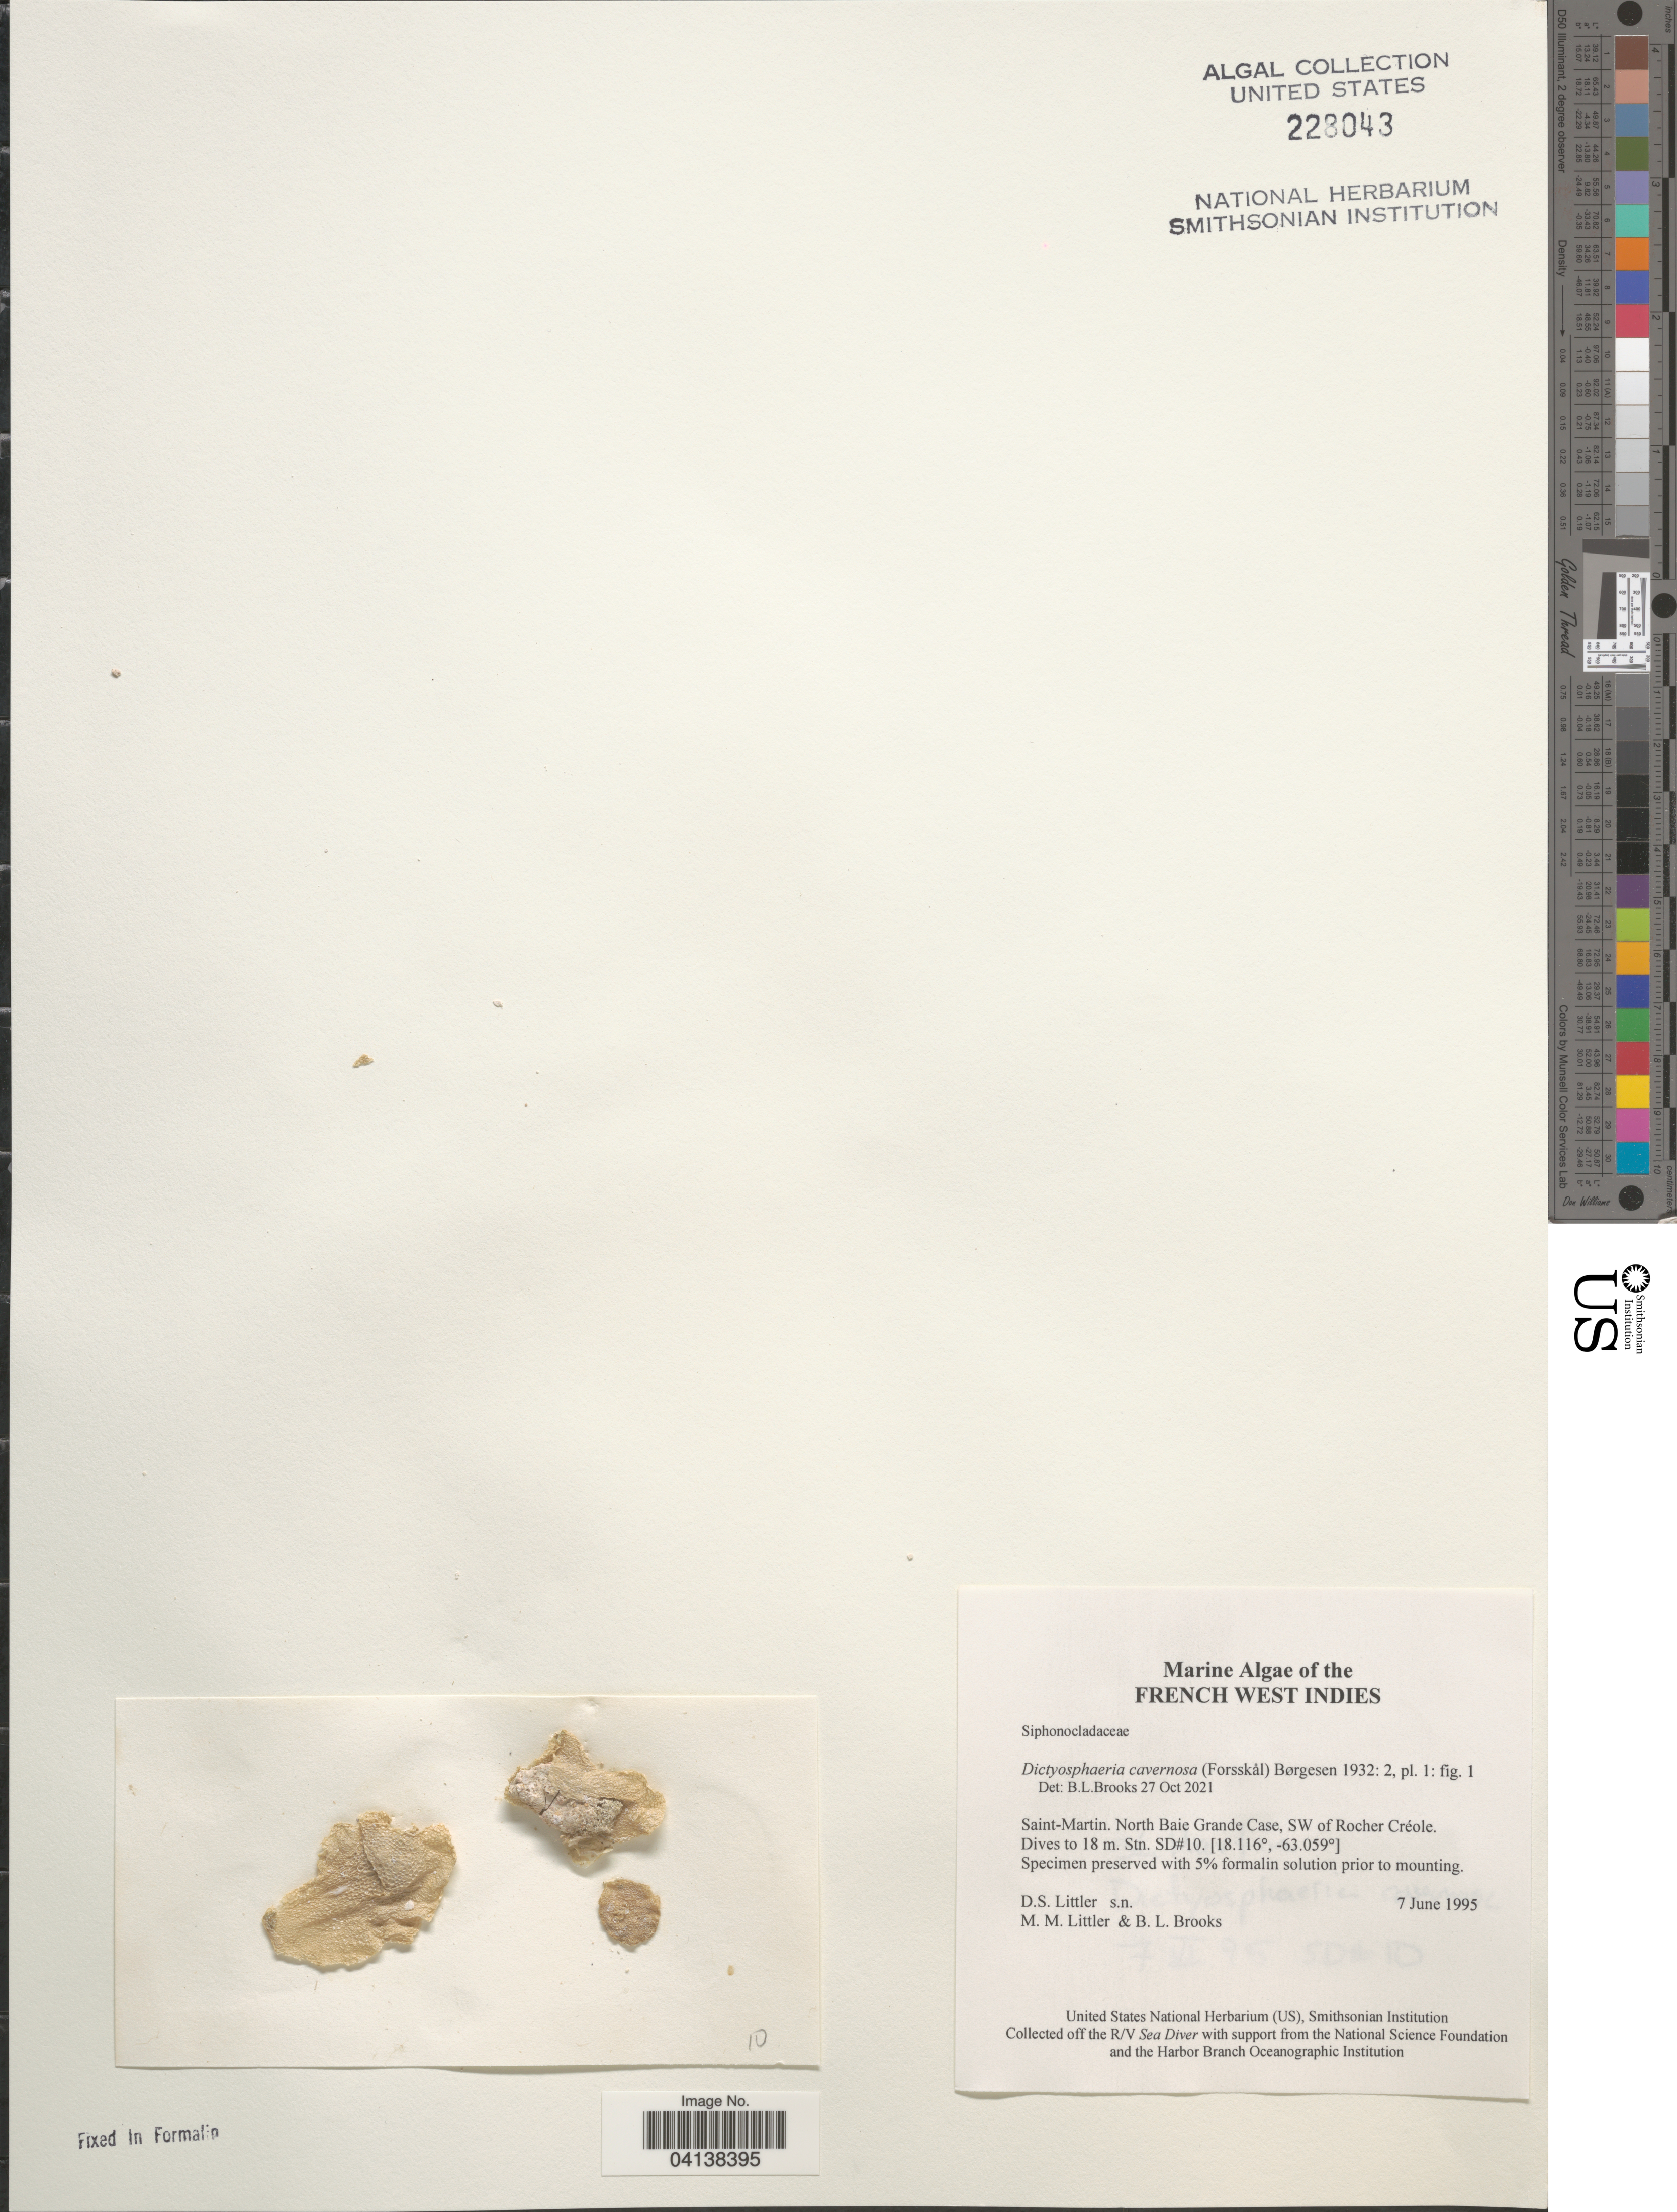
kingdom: Plantae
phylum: Chlorophyta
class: Ulvophyceae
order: Siphonocladales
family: Siphonocladaceae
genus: Dictyosphaeria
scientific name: Dictyosphaeria cavernosa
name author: (Forssk.) Børgesen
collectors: D. S. Littler & B. Brooks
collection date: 1995-06-07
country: Saint Martin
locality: French West Indies. Saint-Martin. North Baie Grande Case, SW of Rocher Créole. Stn. SD#10.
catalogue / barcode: US 228043